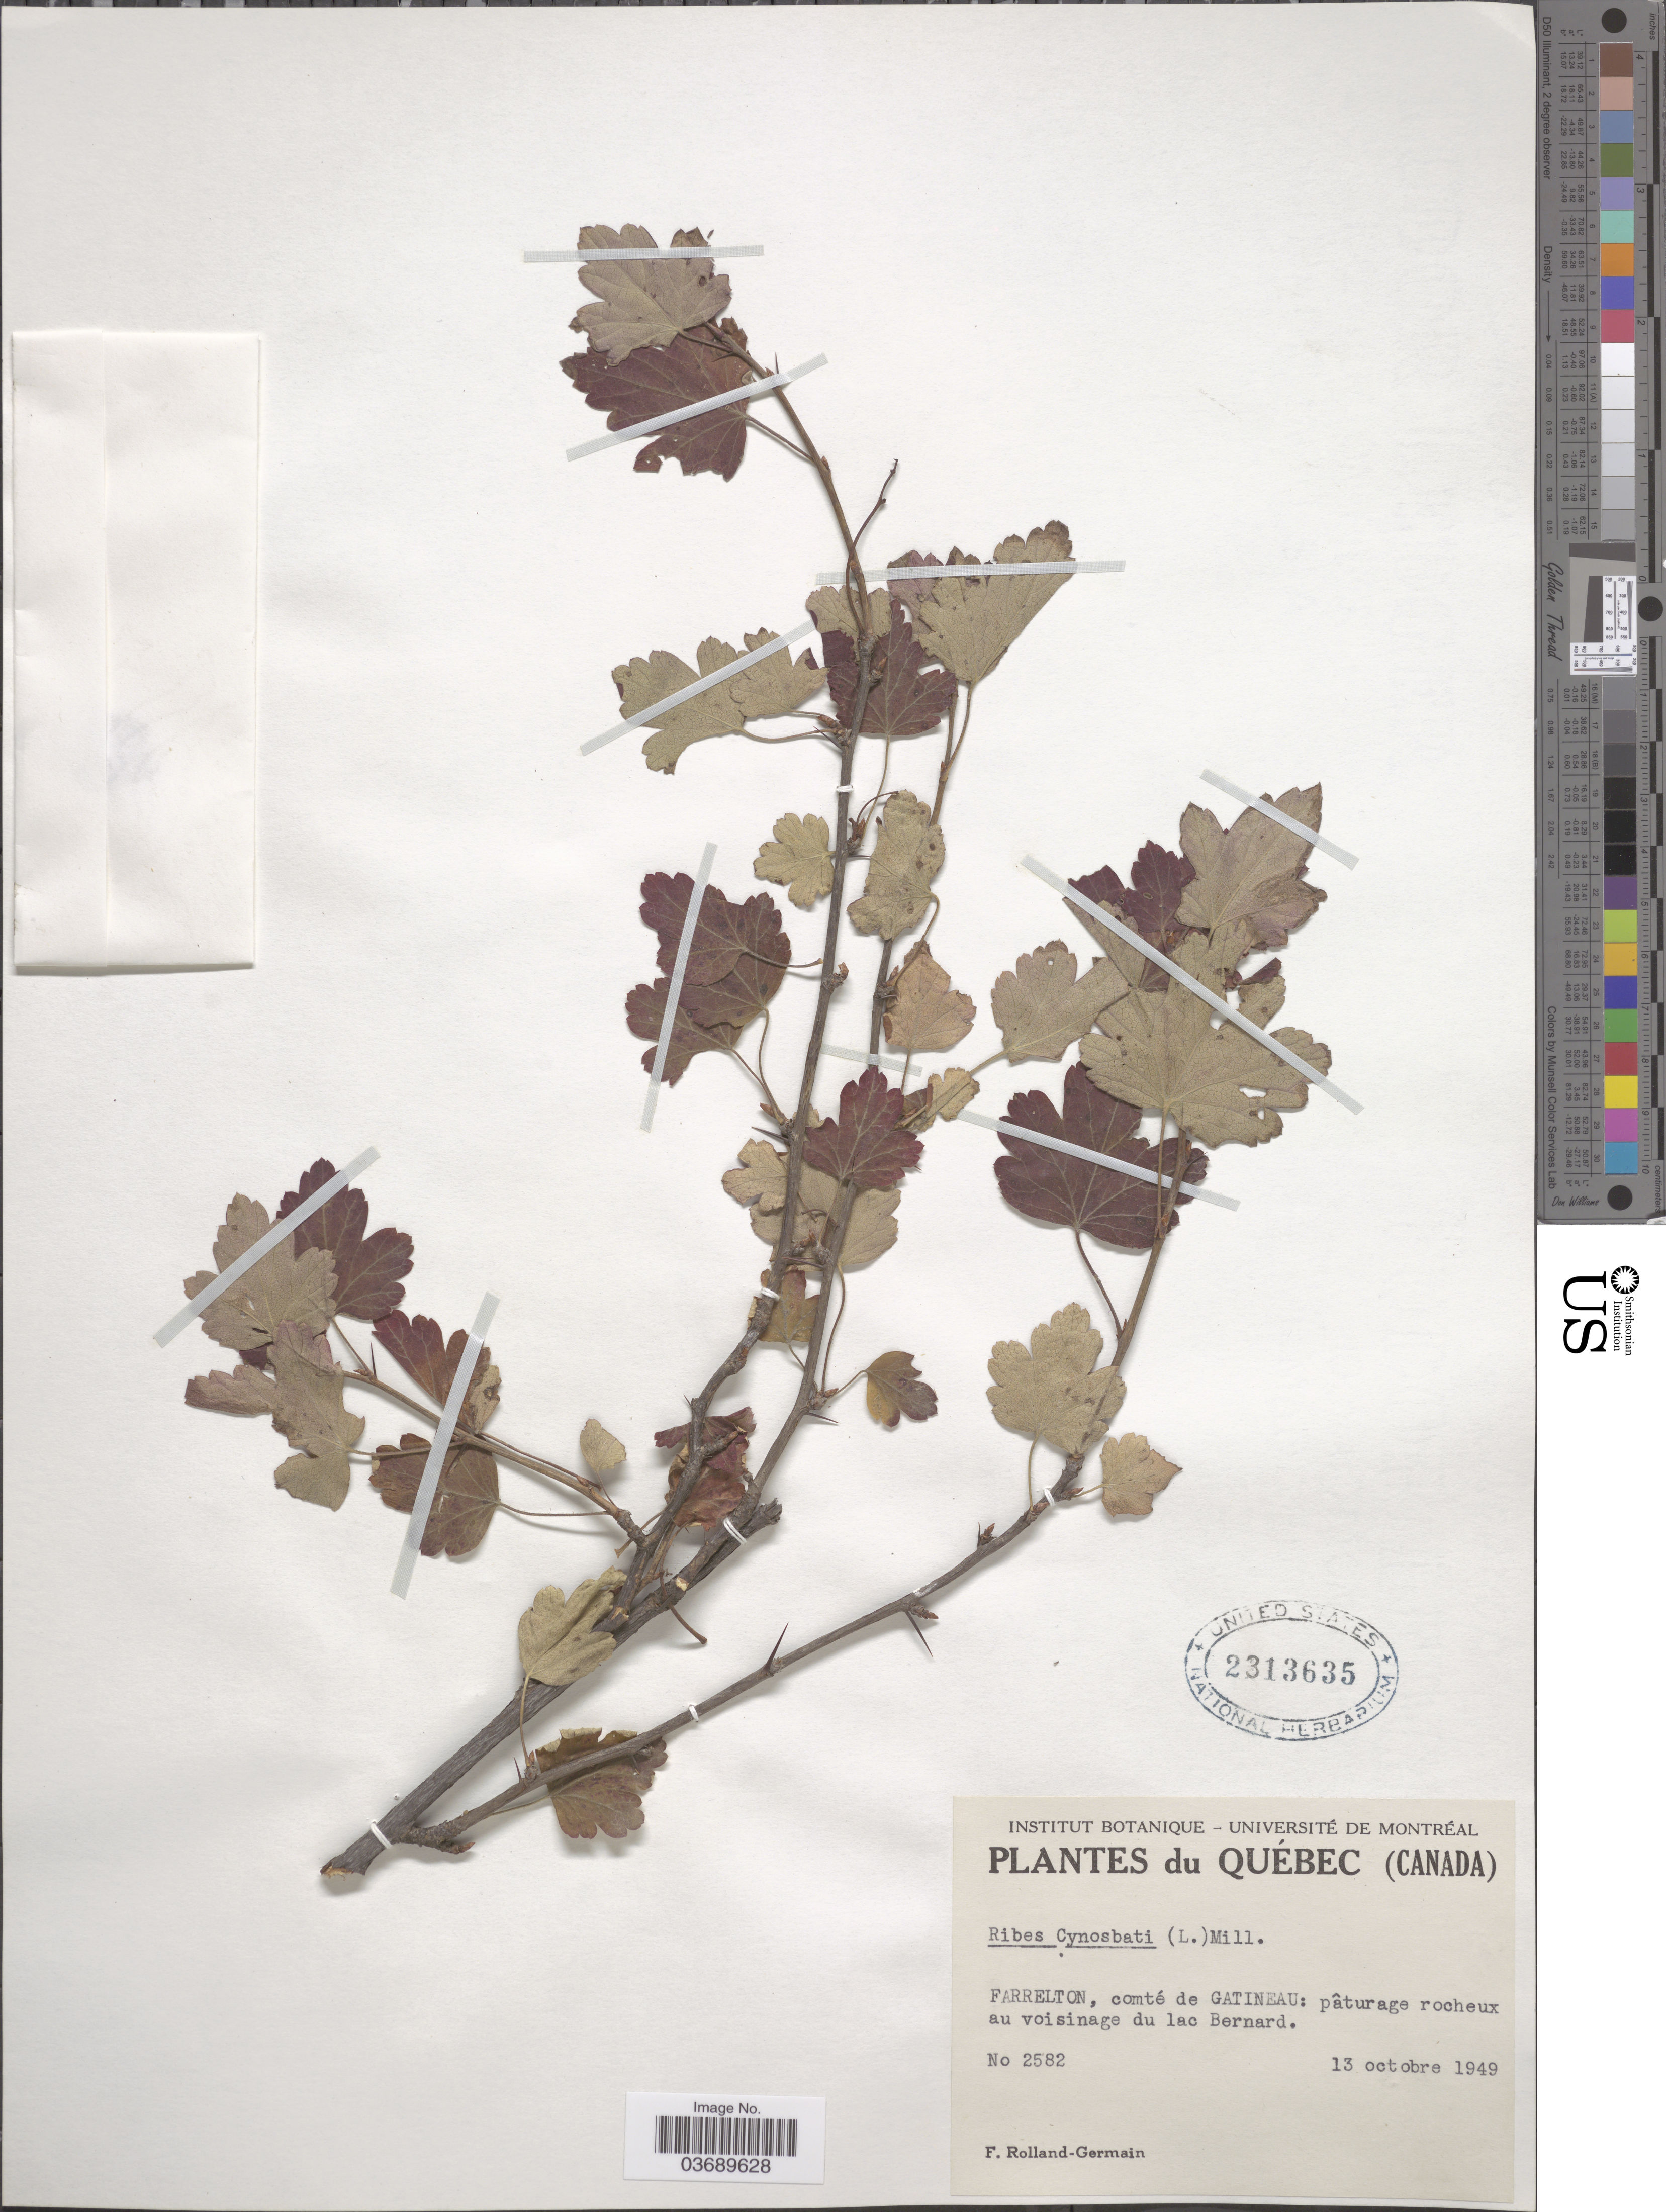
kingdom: Plantae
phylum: Tracheophyta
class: Magnoliopsida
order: Saxifragales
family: Grossulariaceae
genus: Ribes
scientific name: Ribes sp.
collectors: F. Rollin-Germain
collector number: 2582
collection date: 1949-10-13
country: Canada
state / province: Quebec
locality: Farrelton, comté de Gatineau: pâturage rocheux au voisinage du lac Bernard.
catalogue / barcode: US 2313635